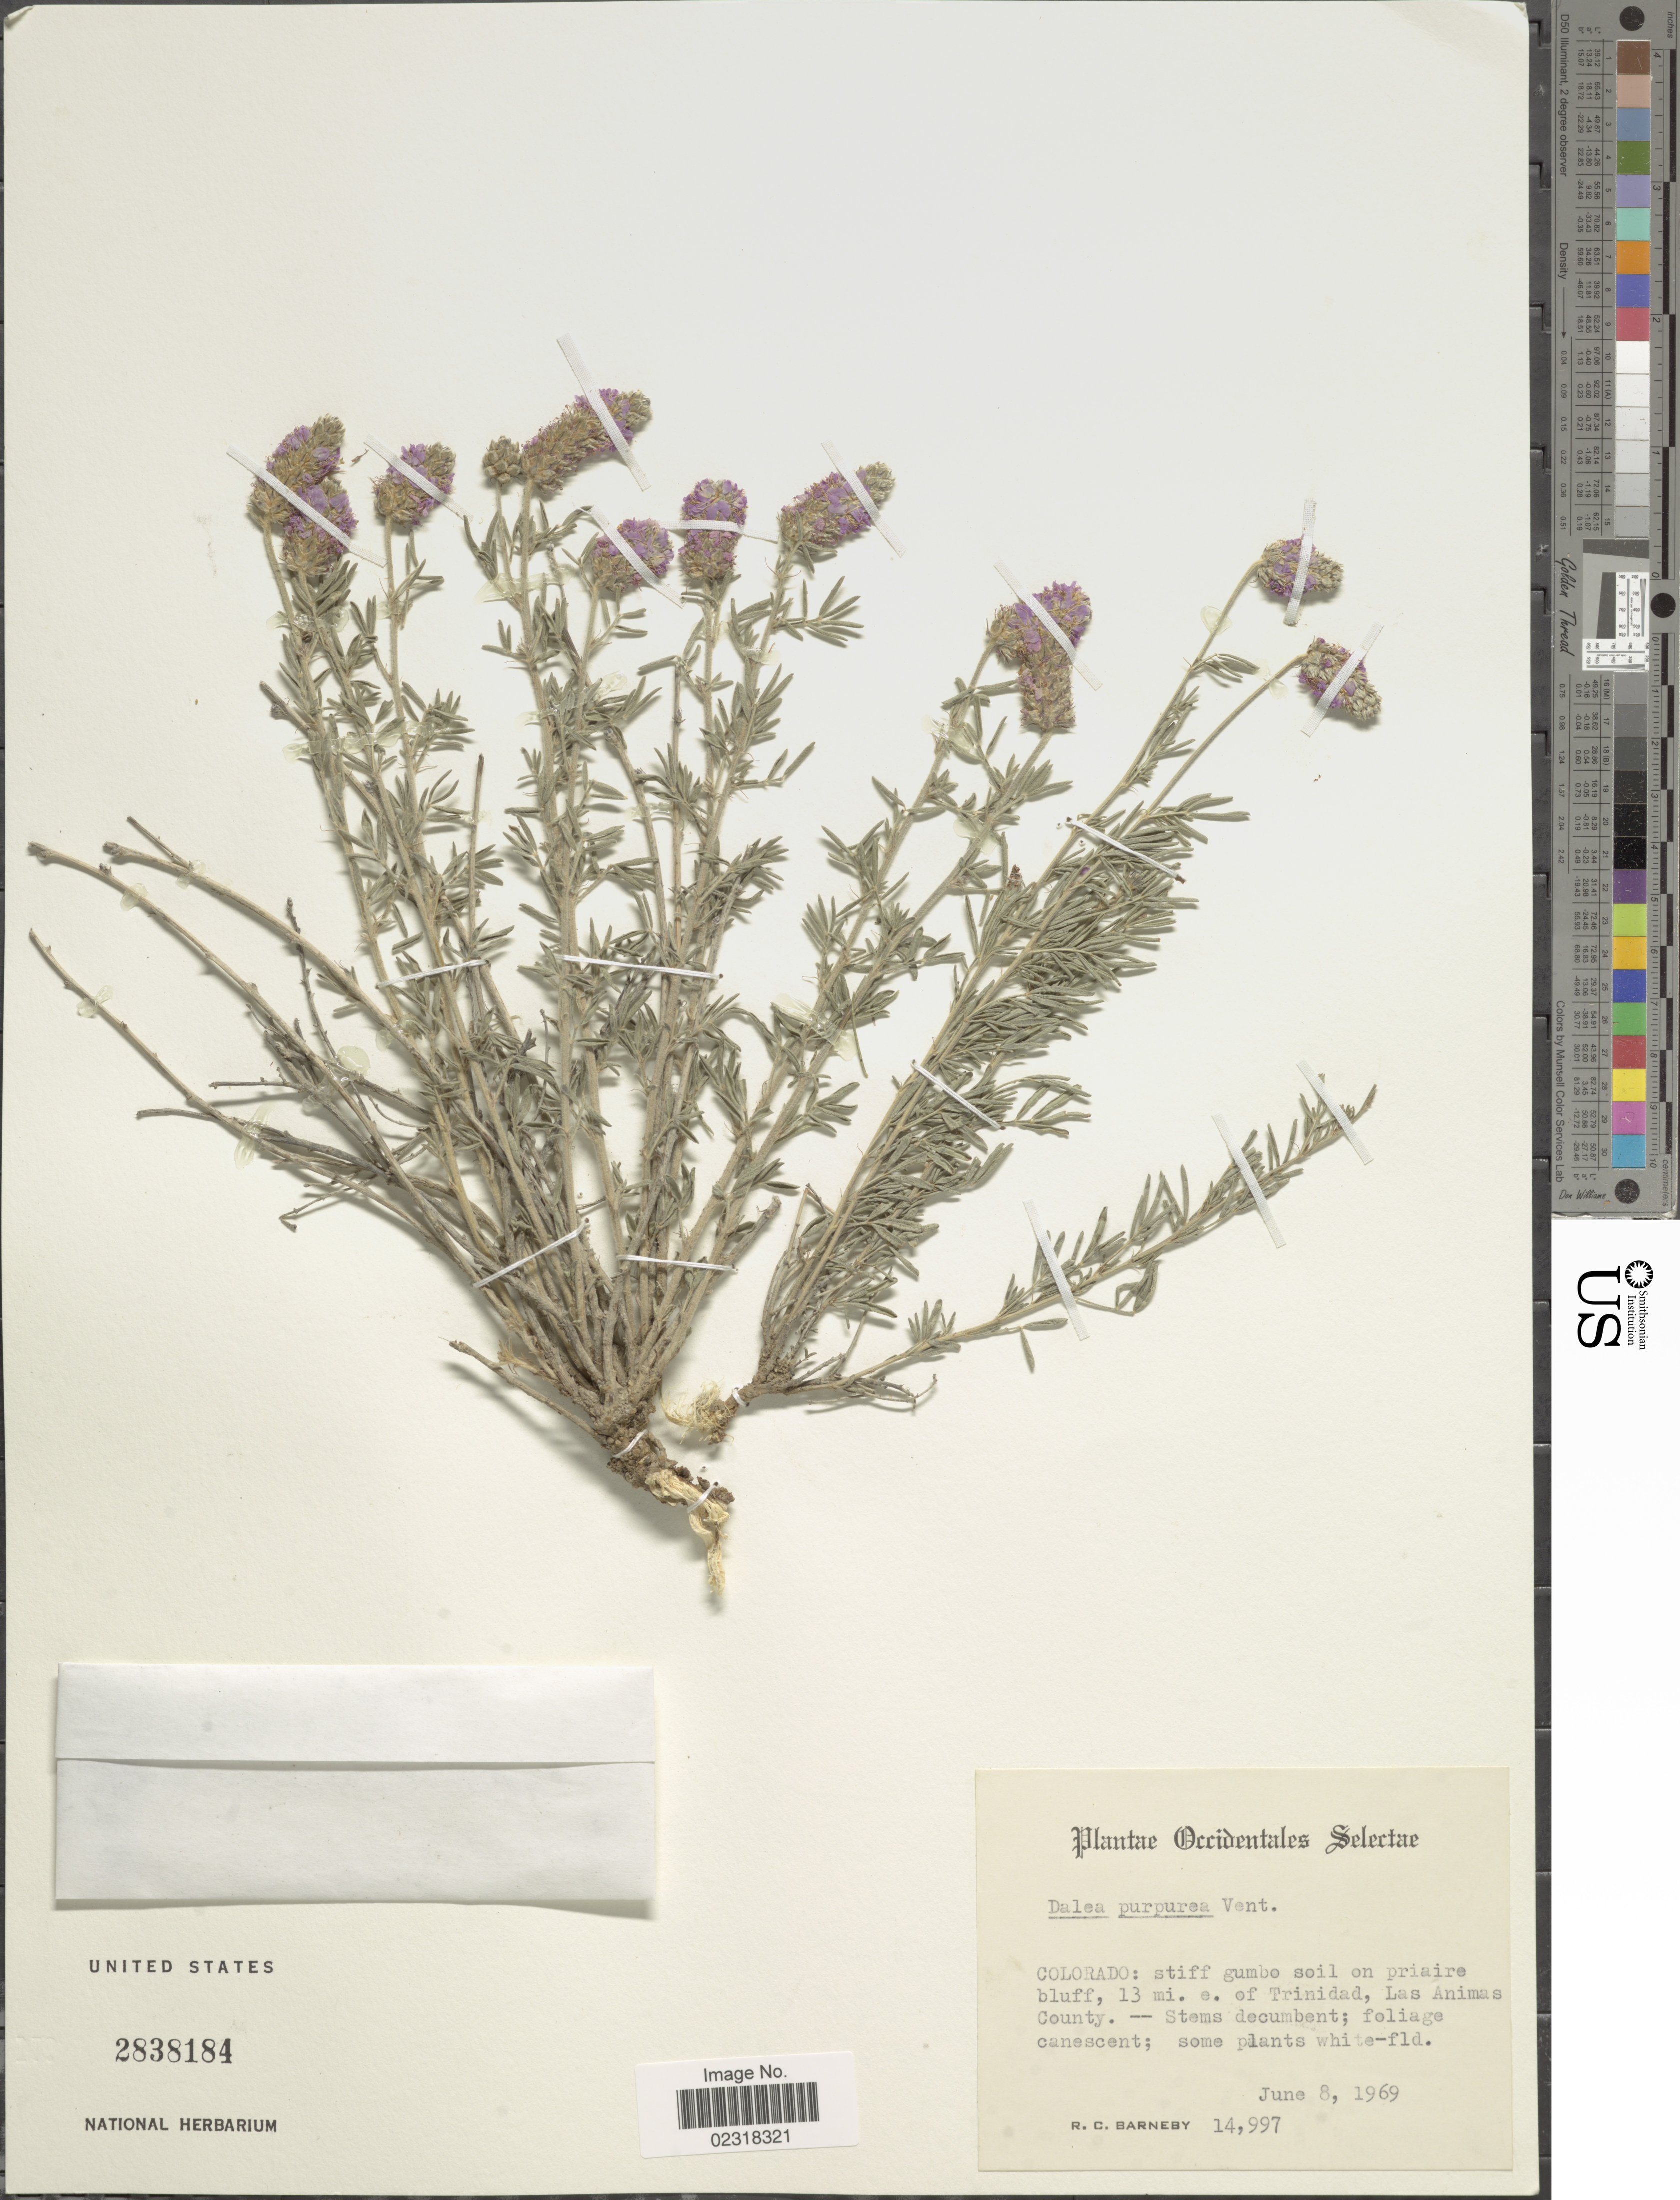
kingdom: Plantae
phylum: Tracheophyta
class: Magnoliopsida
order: Fabales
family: Fabaceae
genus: Dalea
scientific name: Dalea purpurea var. purpurea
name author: Vent.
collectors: R. C. Barneby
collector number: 14997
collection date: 1969-06-08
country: United States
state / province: Colorado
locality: Occidentales Selectae, 13 mi. e. of Trinidad, Las Animas County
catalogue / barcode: US 2838184